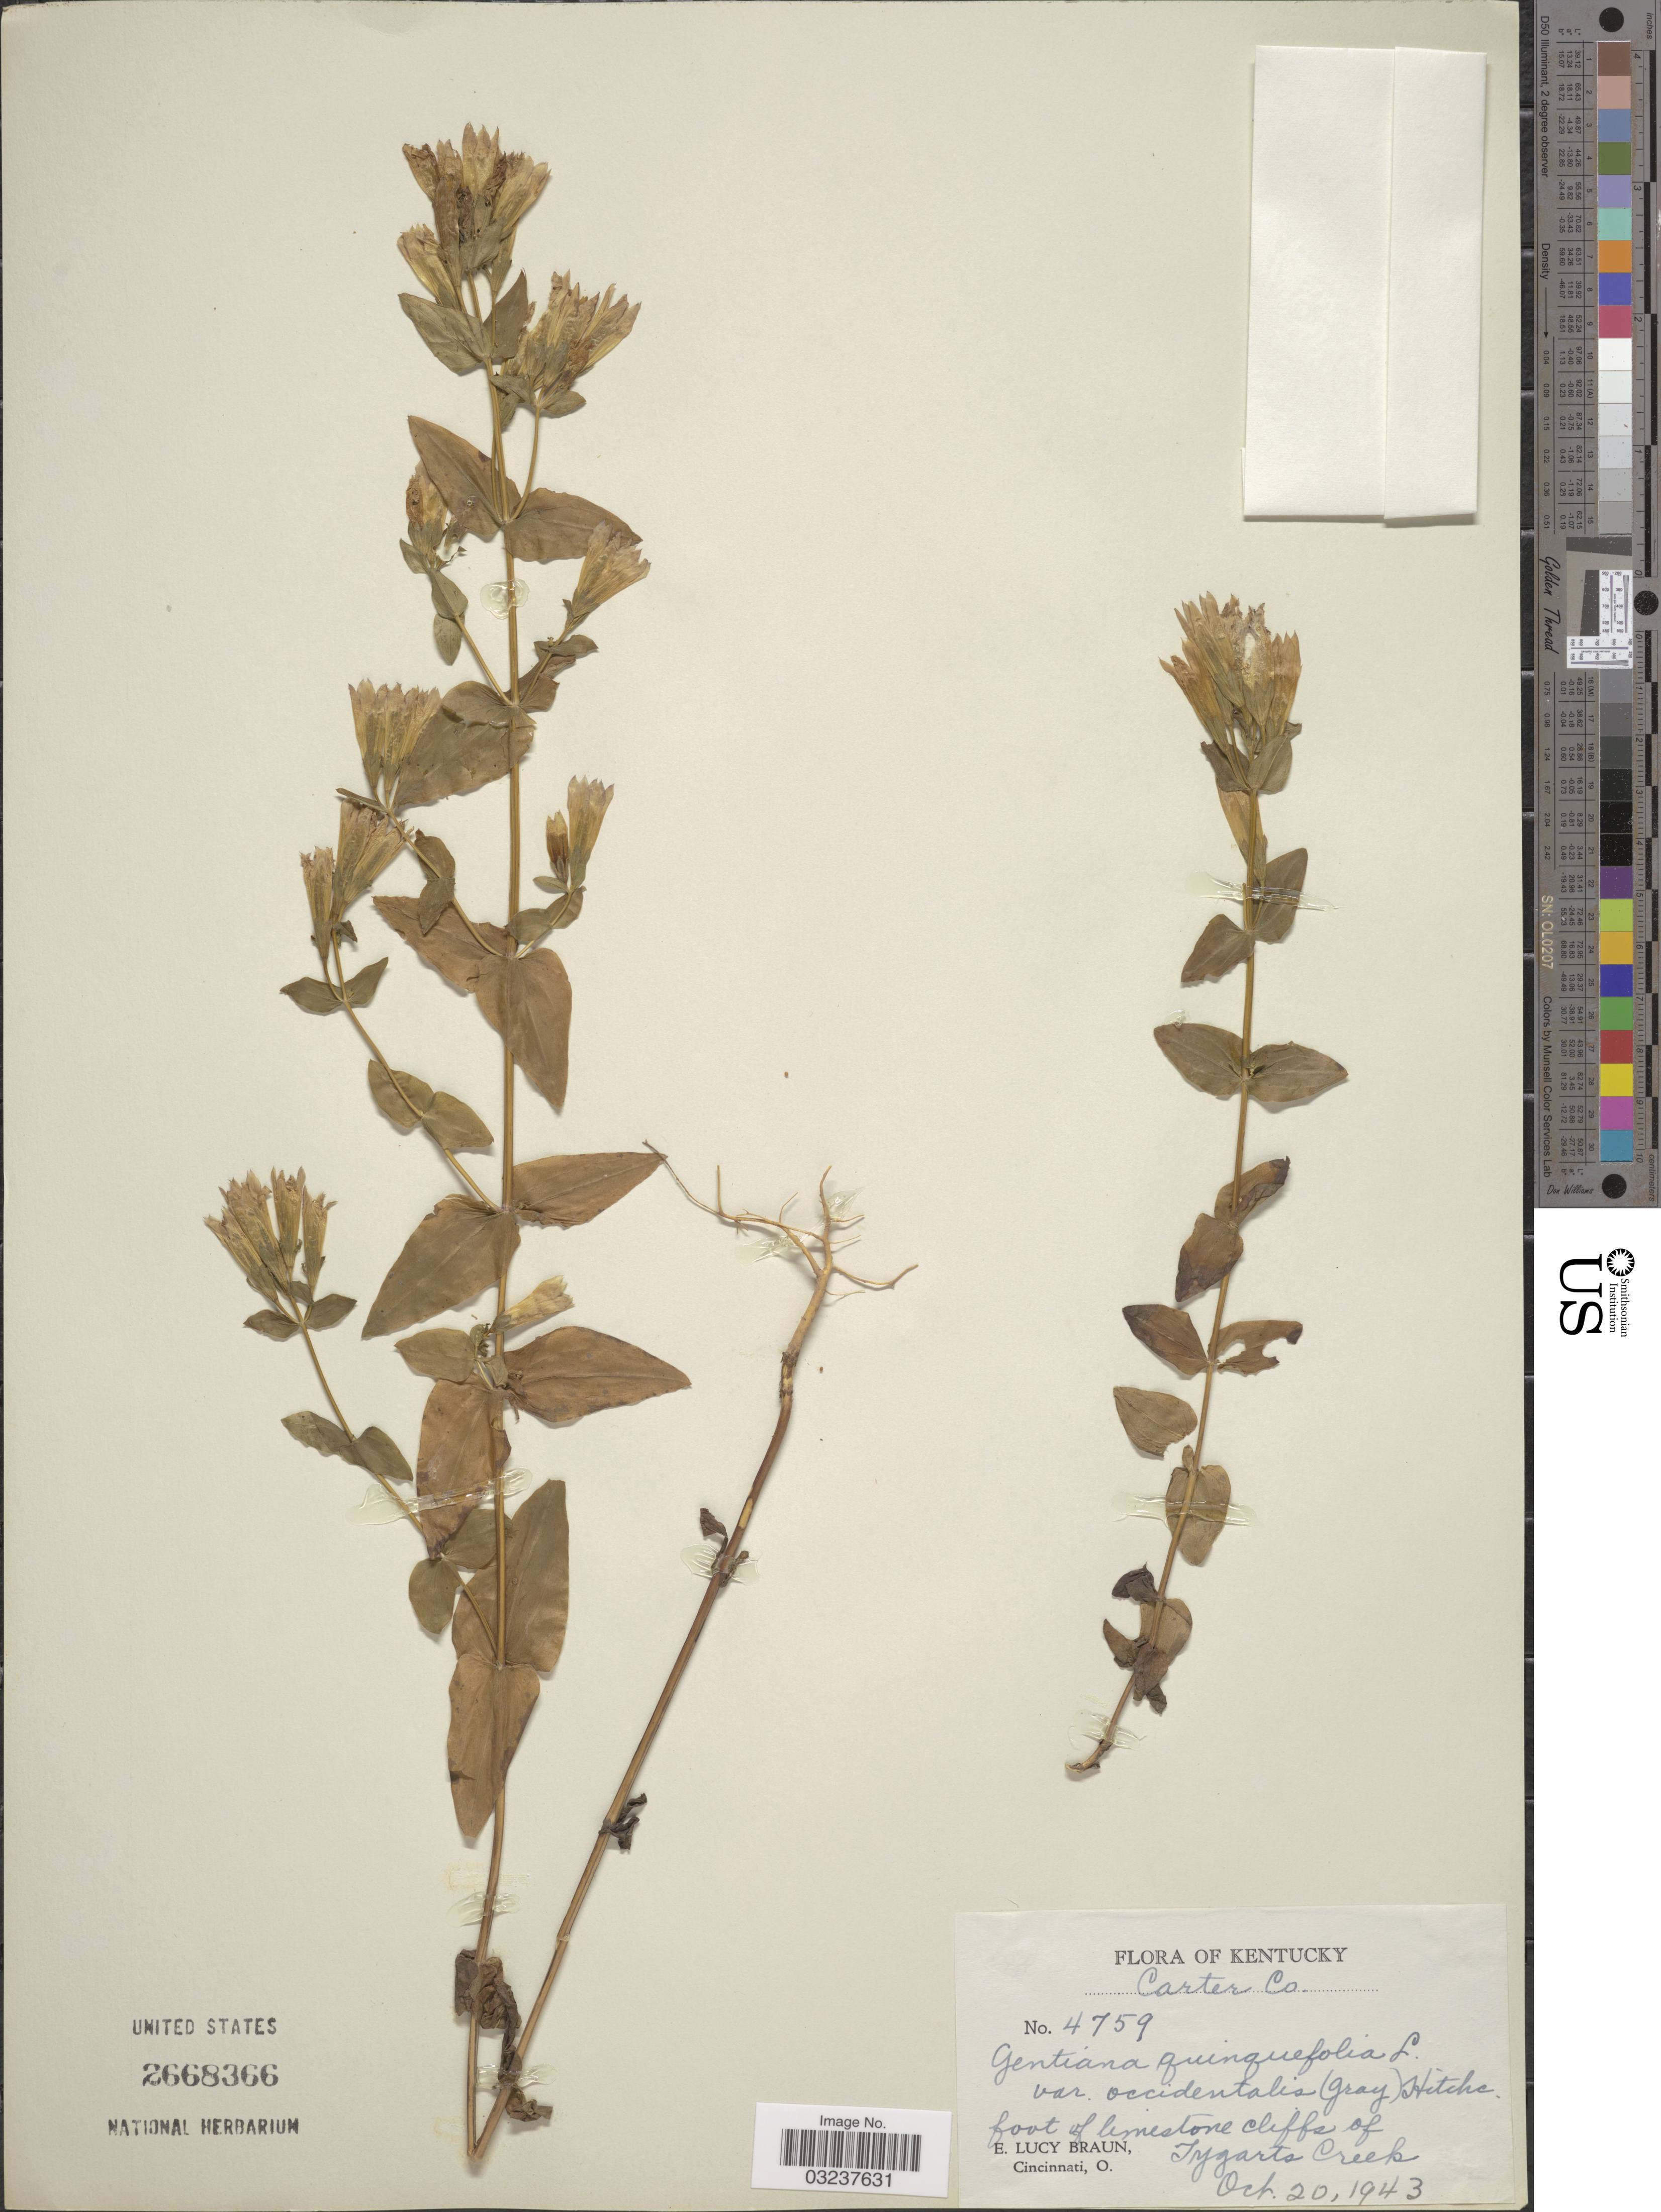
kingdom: Plantae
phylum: Tracheophyta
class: Magnoliopsida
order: Gentianales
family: Gentianaceae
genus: Gentianella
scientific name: Gentianella quinquefolia subsp. occidentalis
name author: (A. Gray) J.M. Gillett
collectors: E. Braun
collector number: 4759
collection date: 1943-10-20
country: United States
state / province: Kentucky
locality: Carter Co., foot of limestone cliffs of Tygarts Creek.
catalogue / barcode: US 2668366